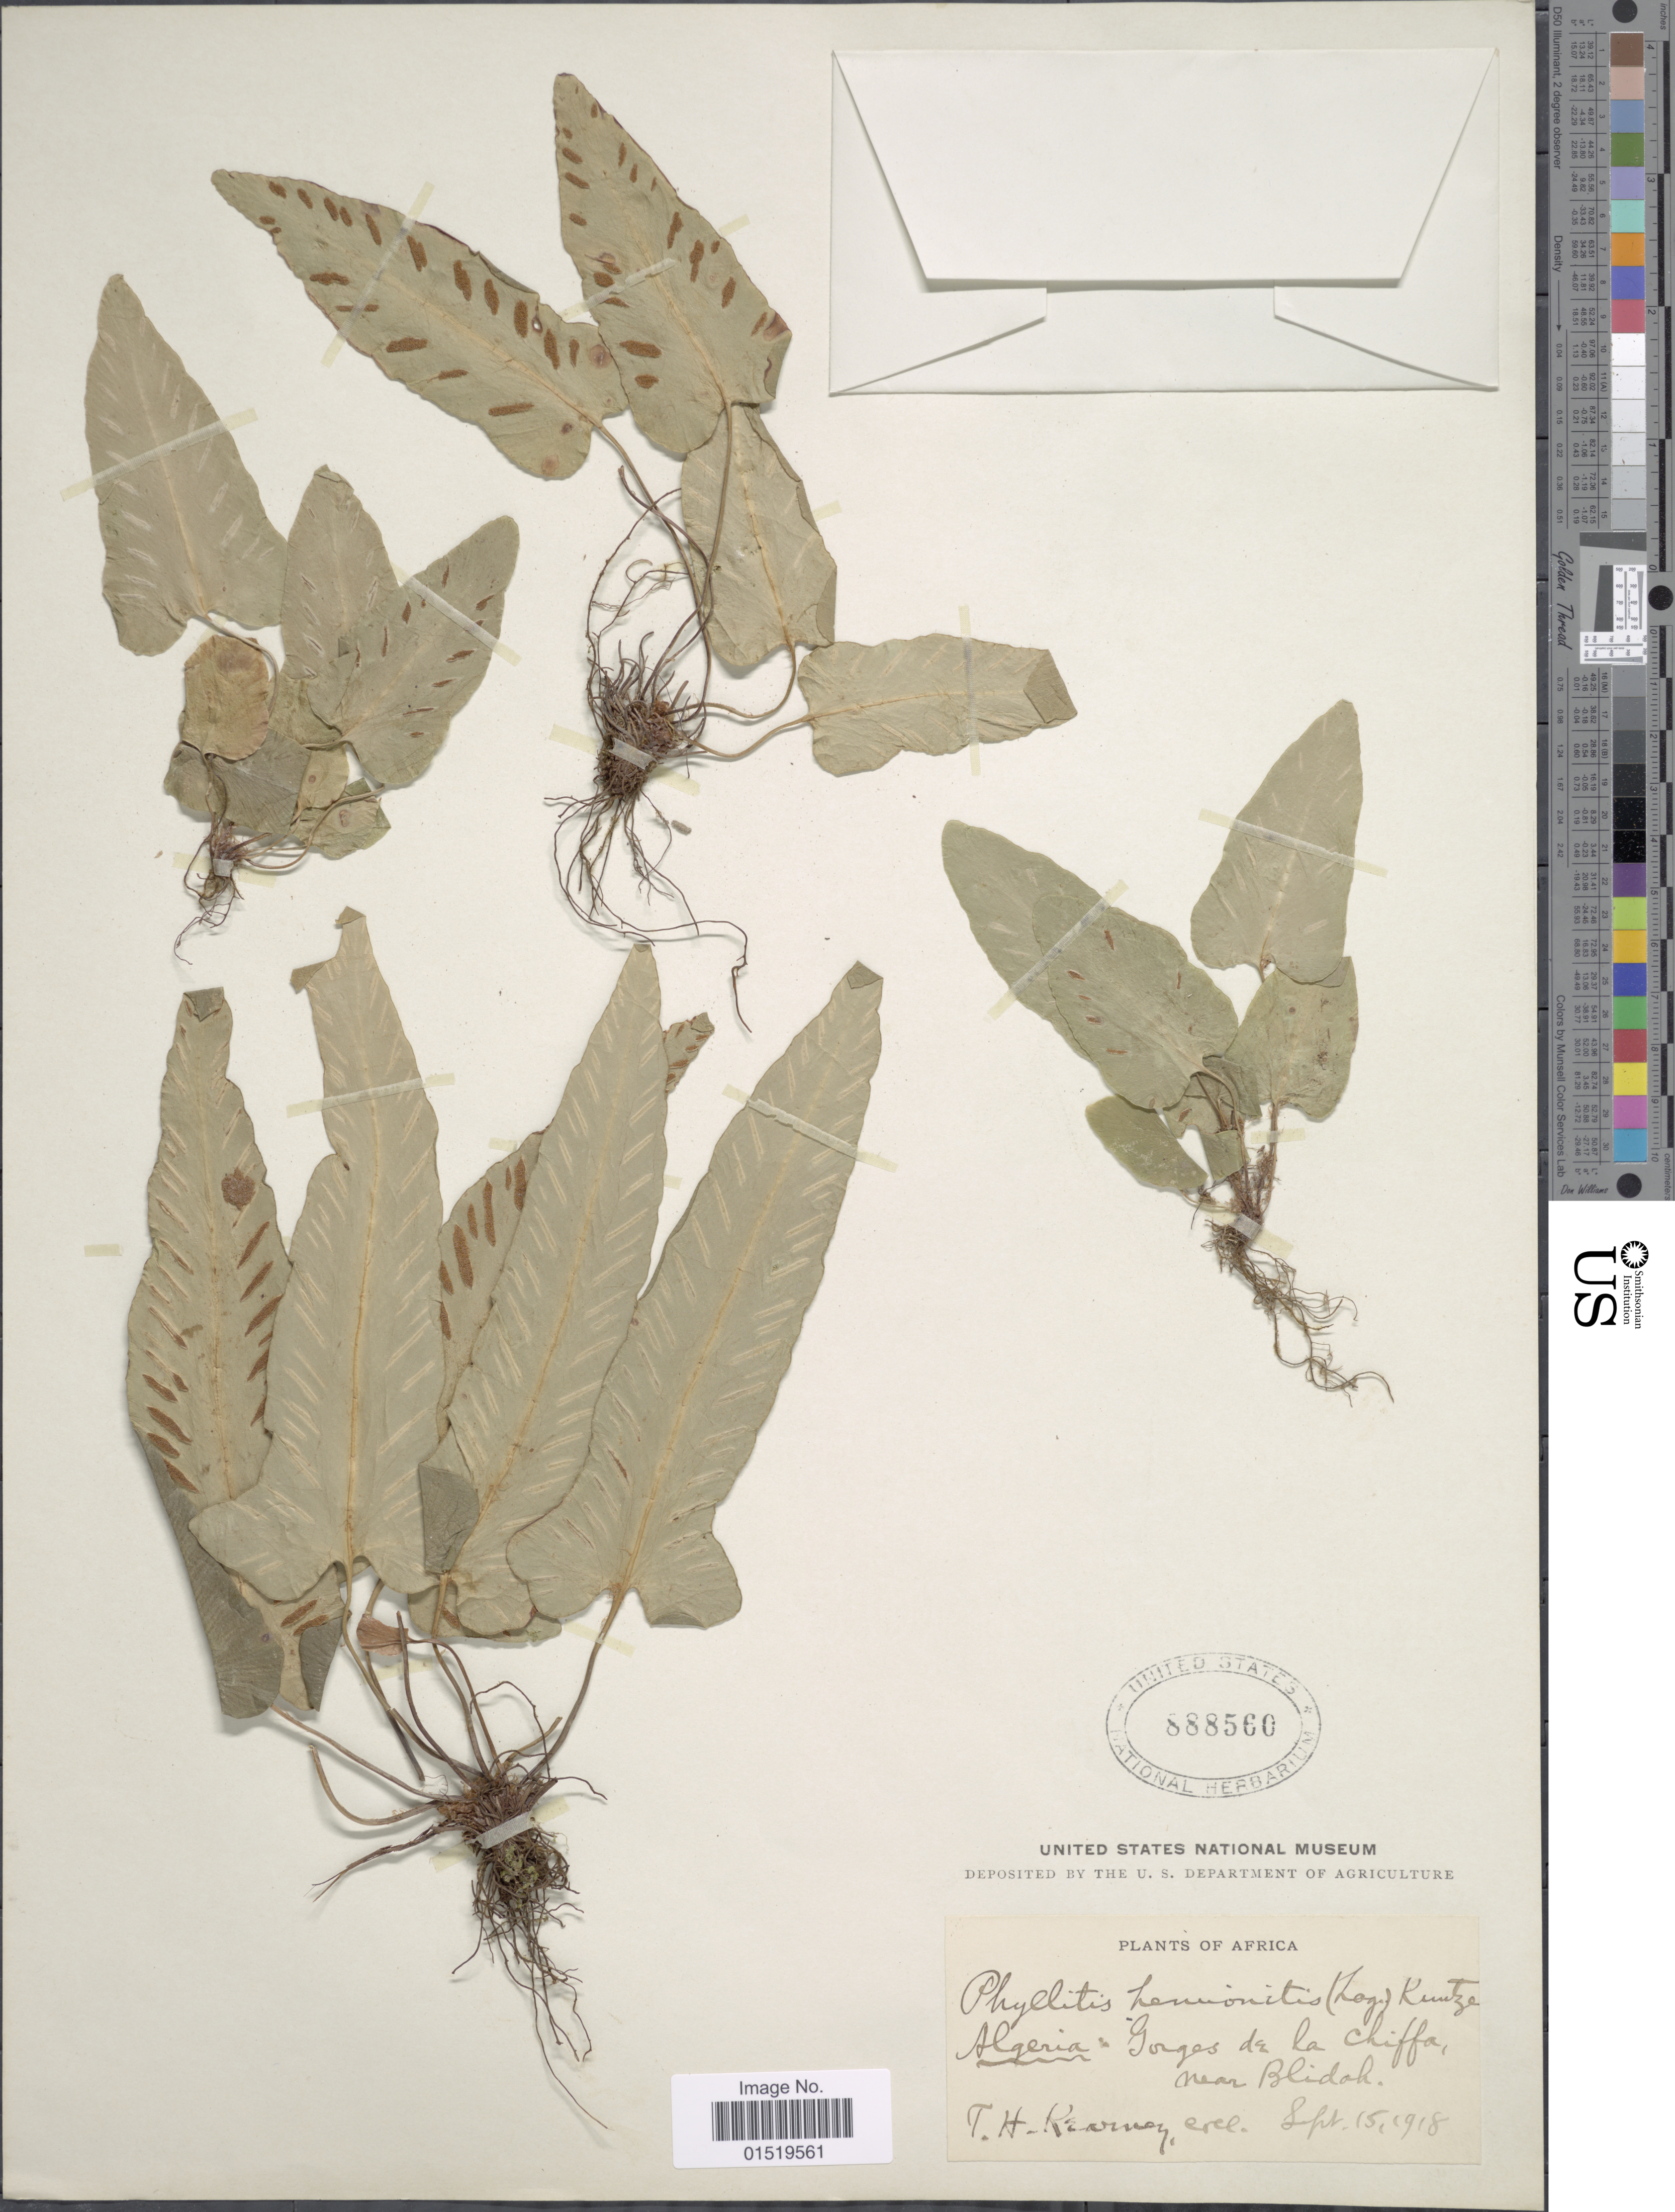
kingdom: Plantae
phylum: Tracheophyta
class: Polypodiopsida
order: Polypodiales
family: Aspleniaceae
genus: Asplenium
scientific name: Asplenium sp.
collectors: T. H. Kearney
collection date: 1918-09-15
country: Algeria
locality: Algeria: Gorges de la chiffa, near Blidoh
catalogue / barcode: US 888560